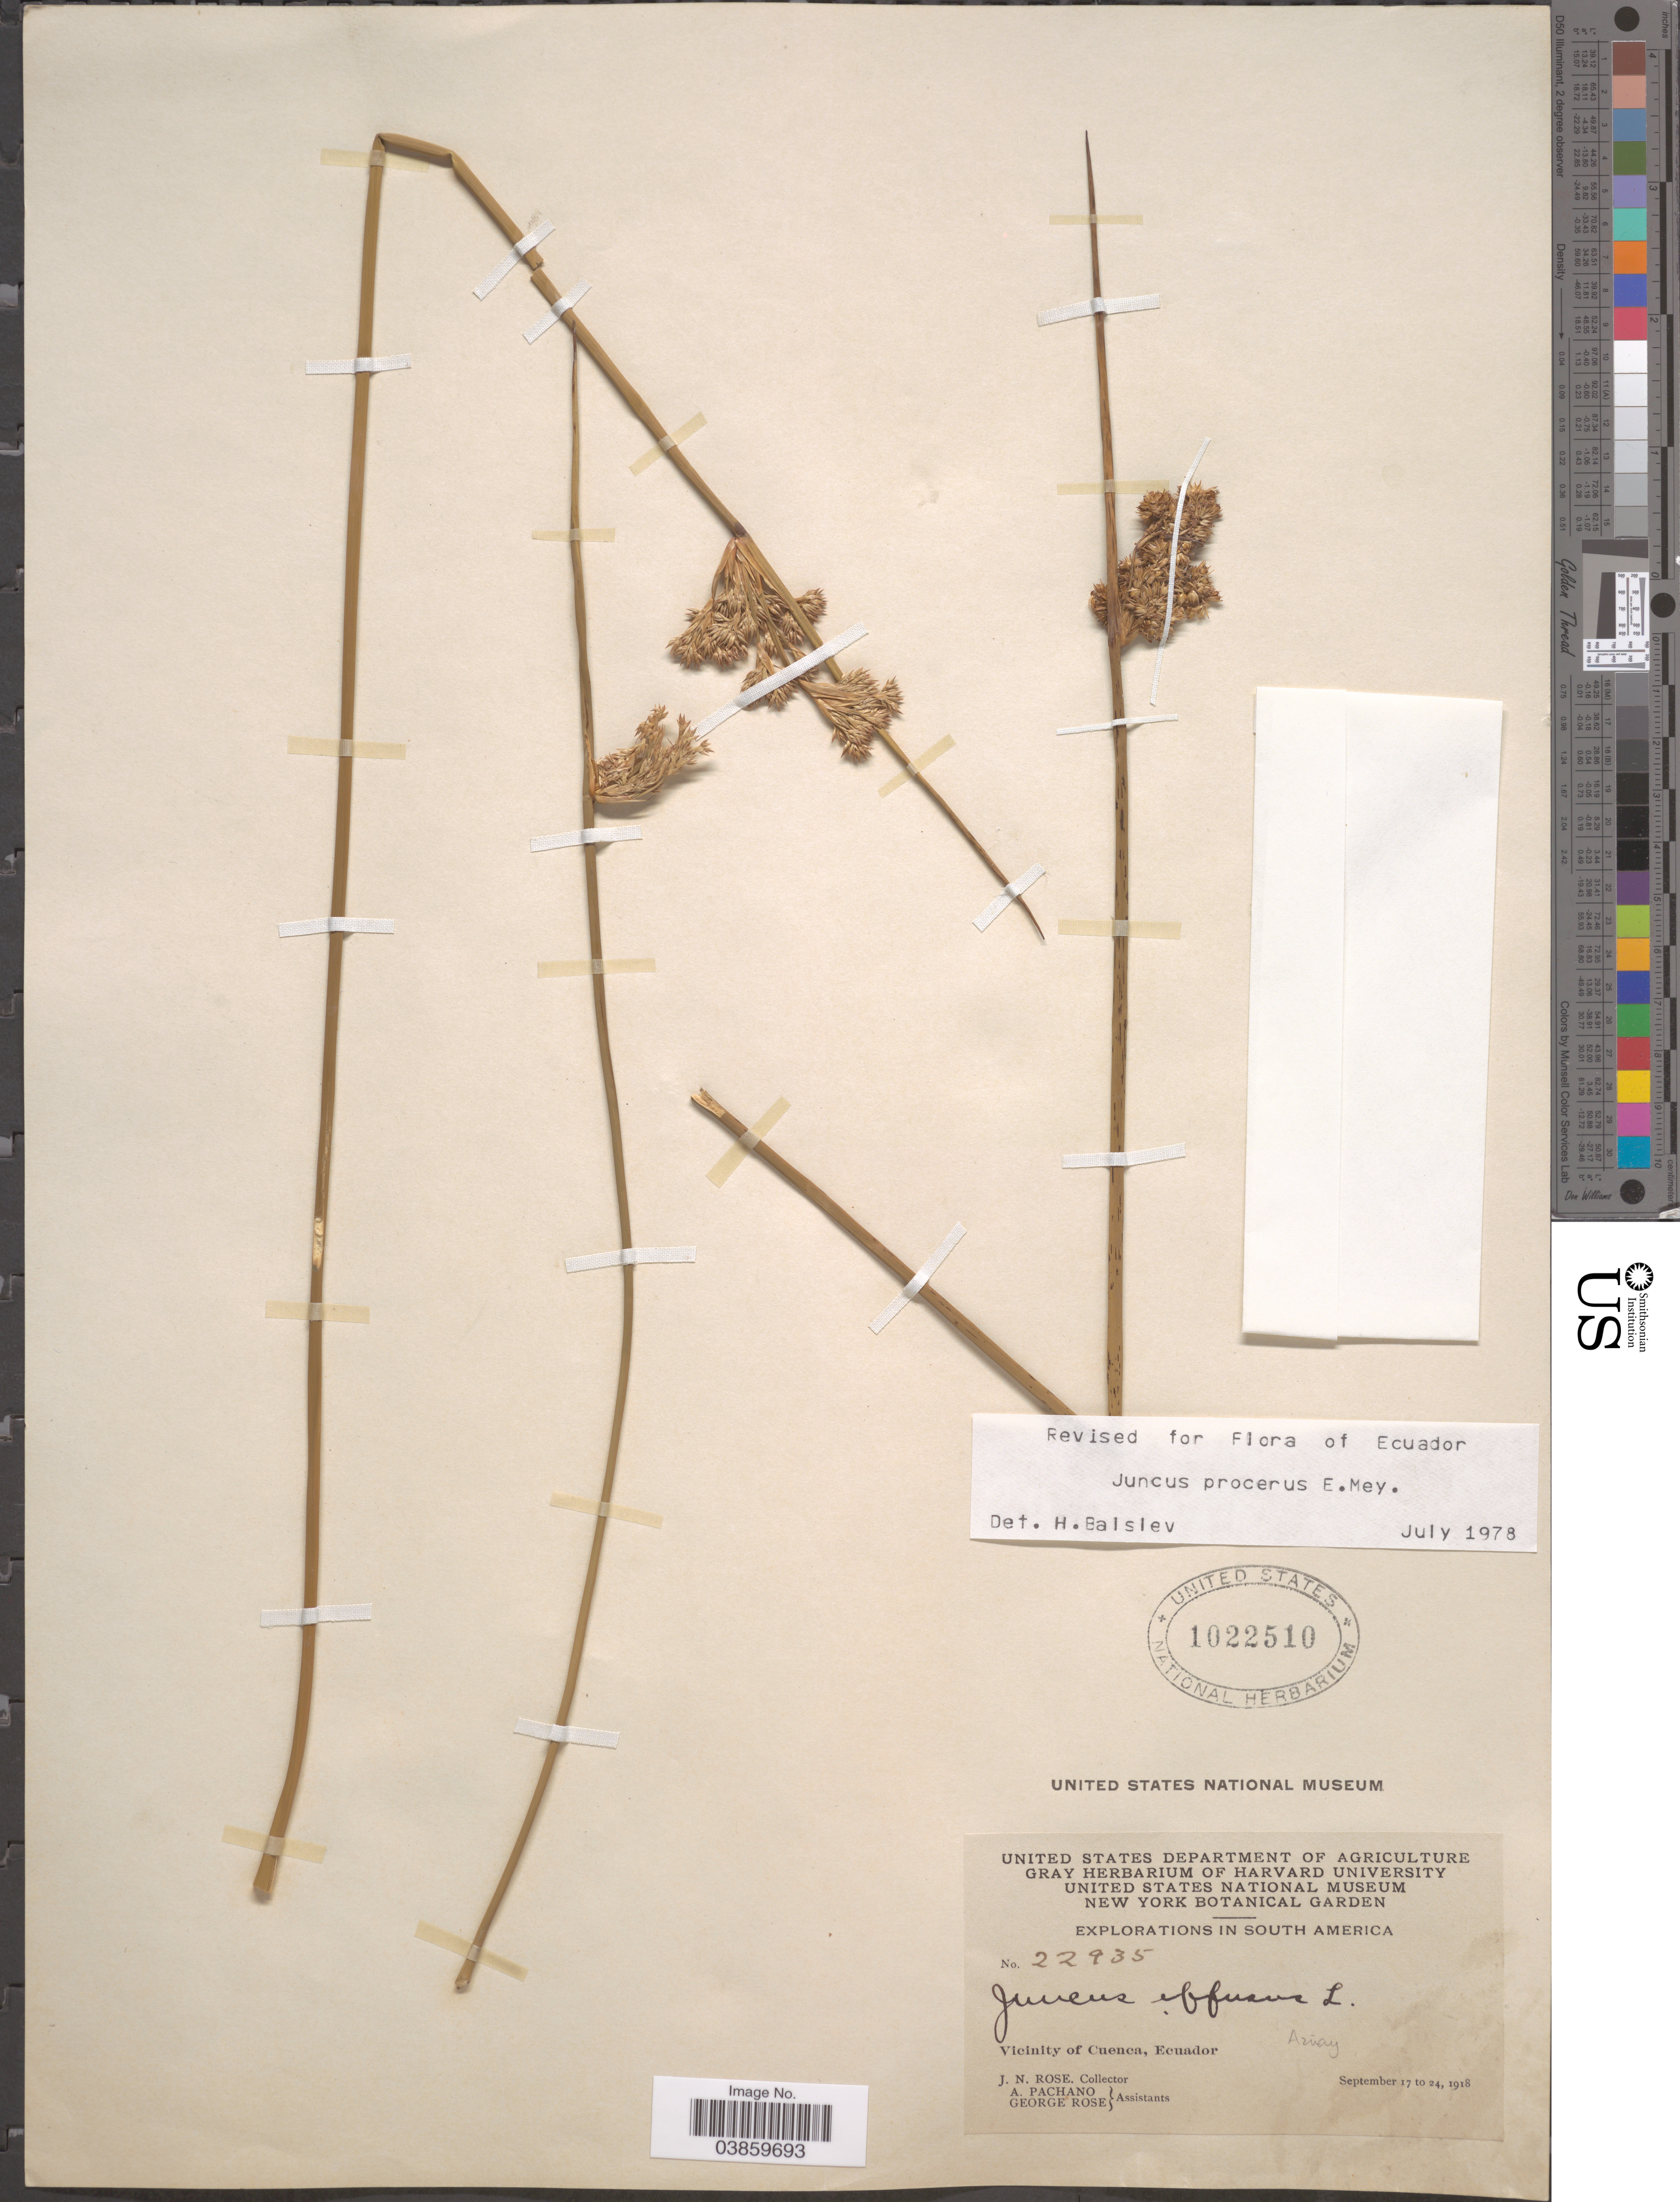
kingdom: Plantae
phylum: Tracheophyta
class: Liliopsida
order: Poales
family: Juncaceae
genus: Juncus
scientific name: Juncus procerus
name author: E. Mey.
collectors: J. N. Rose, A. Pachano & G. Rose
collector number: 22935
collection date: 1918-09-17/1918-09-24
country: Ecuador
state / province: Azuay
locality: Vicinity of Cuenca.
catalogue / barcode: US 1022510